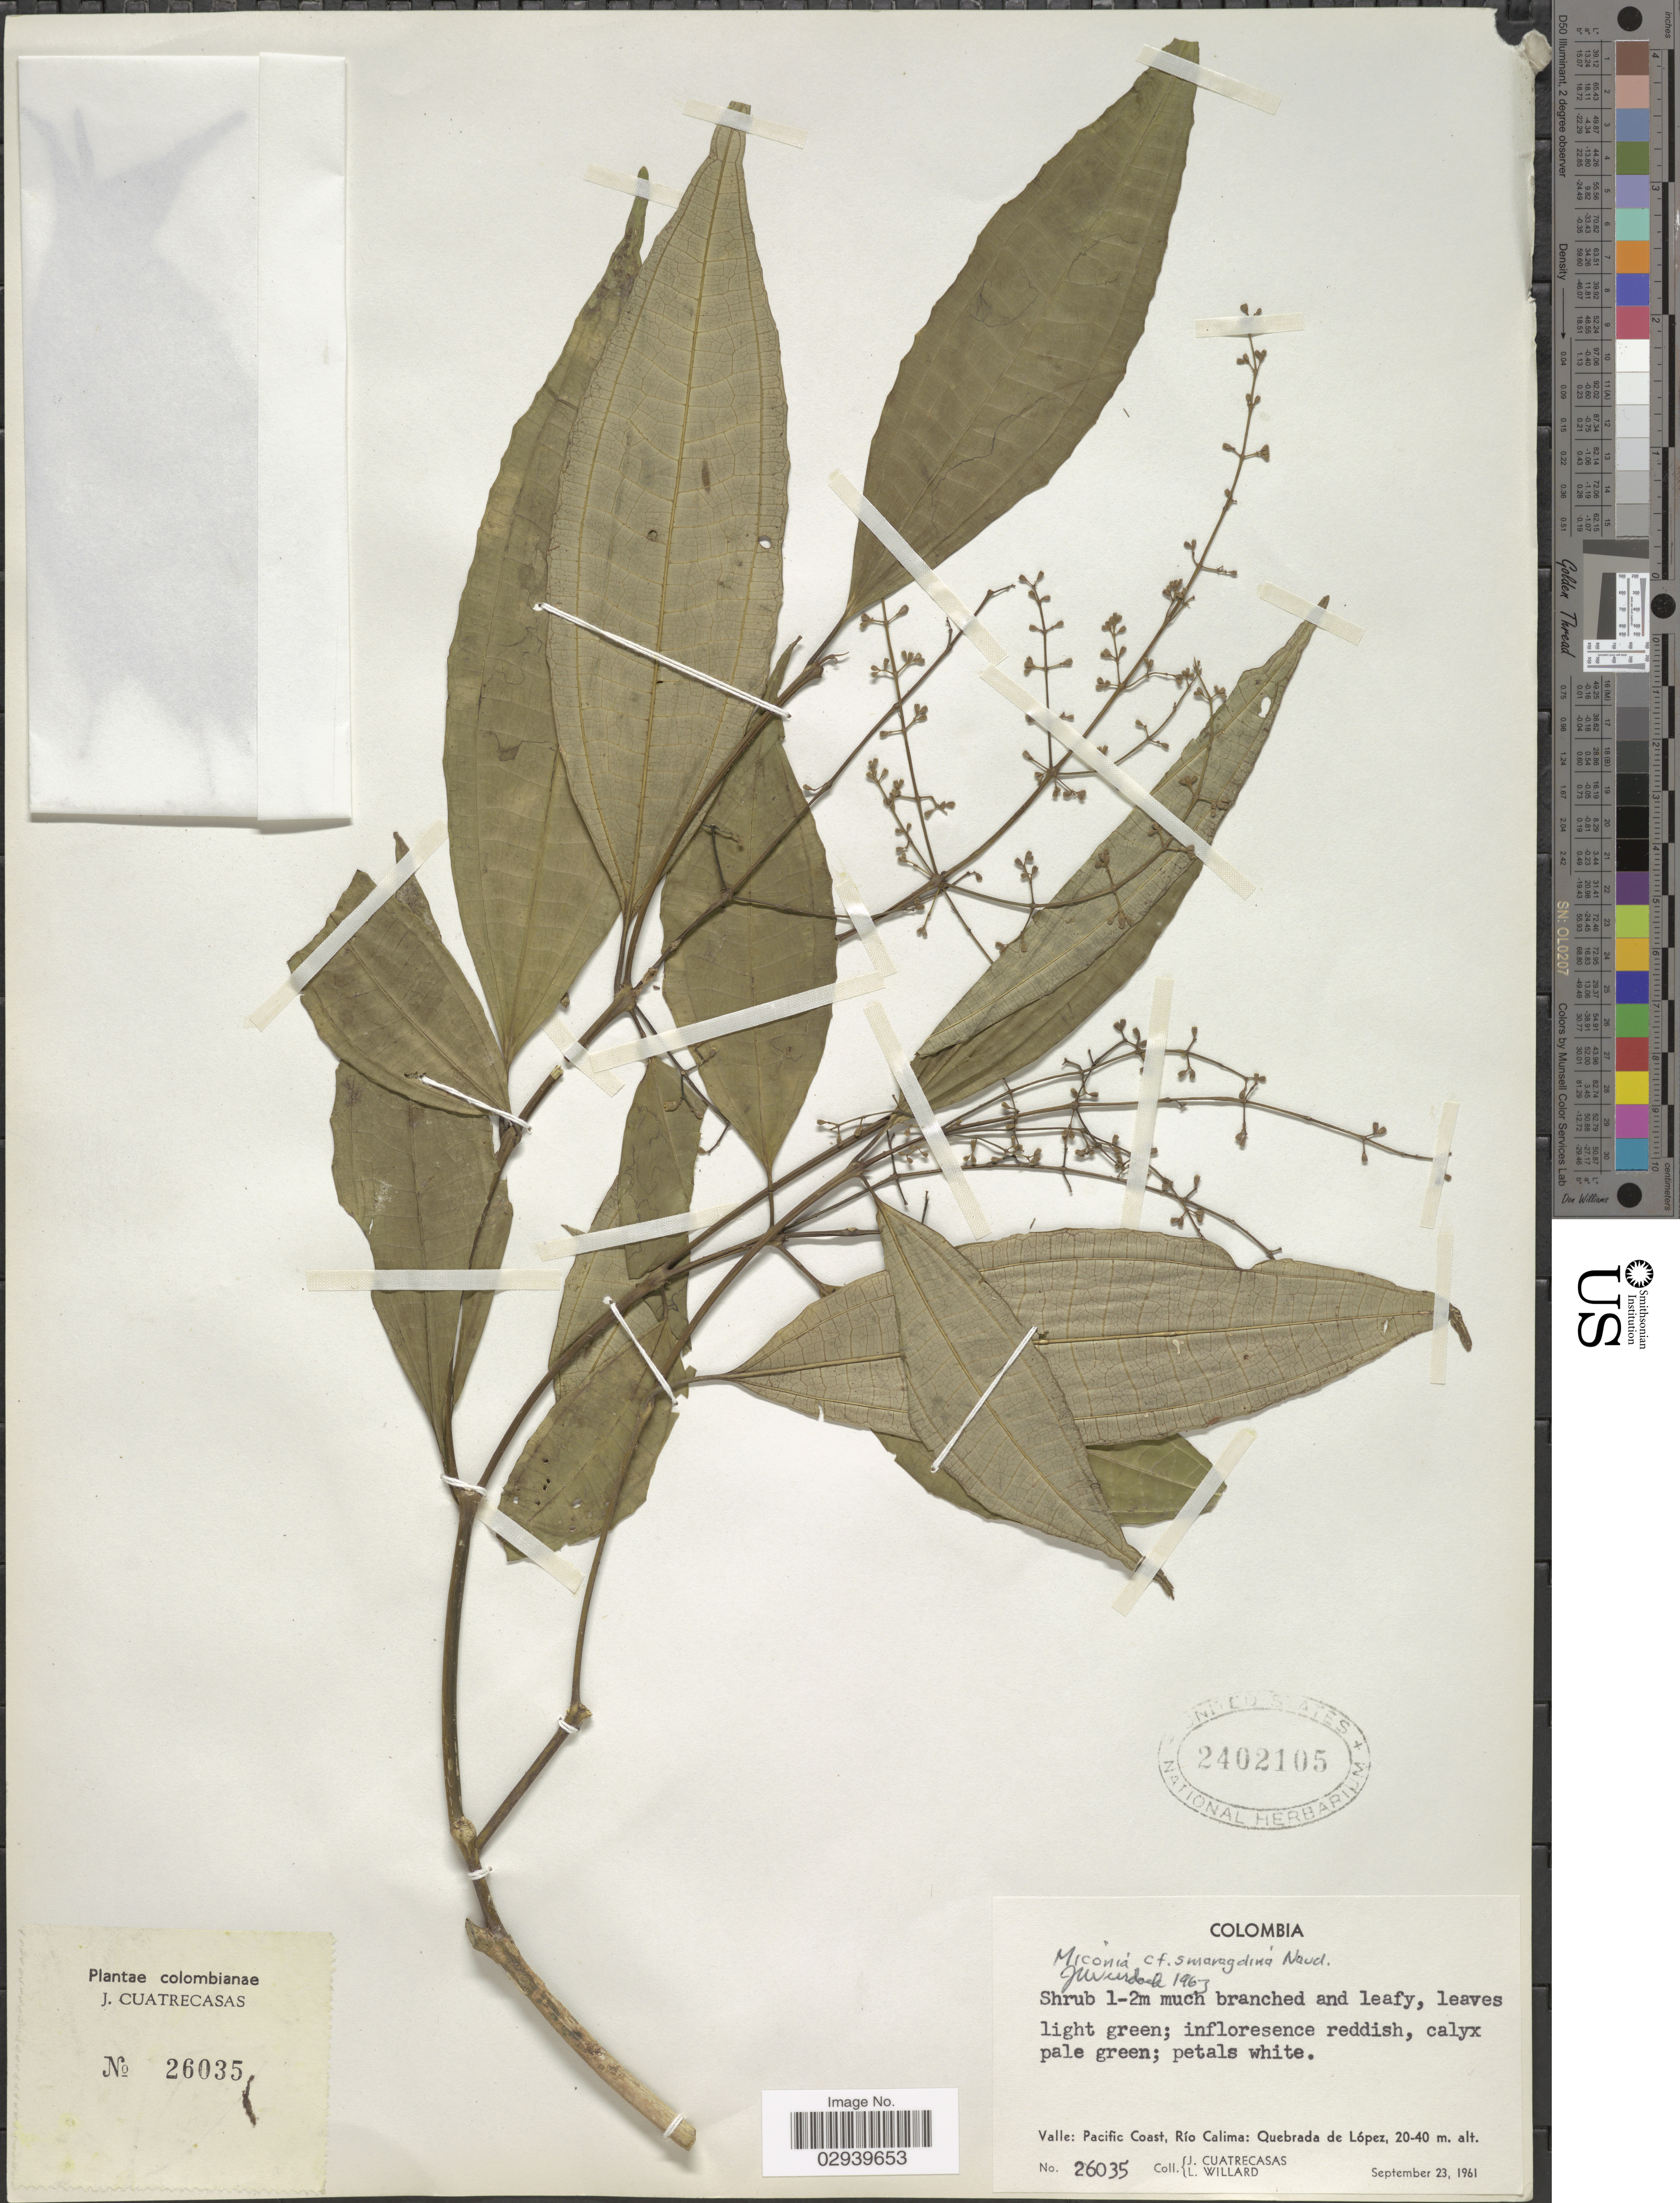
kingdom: Plantae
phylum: Tracheophyta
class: Magnoliopsida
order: Myrtales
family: Melastomataceae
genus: Miconia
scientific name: Miconia gracilis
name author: Triana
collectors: J. Cuatrecasas & L. Willard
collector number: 26035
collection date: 1961-09-23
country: Colombia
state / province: Valle del Cauca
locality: Valle: Pacific Coast, Río Calima: Quebrada de López.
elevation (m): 20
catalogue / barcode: US 2402105